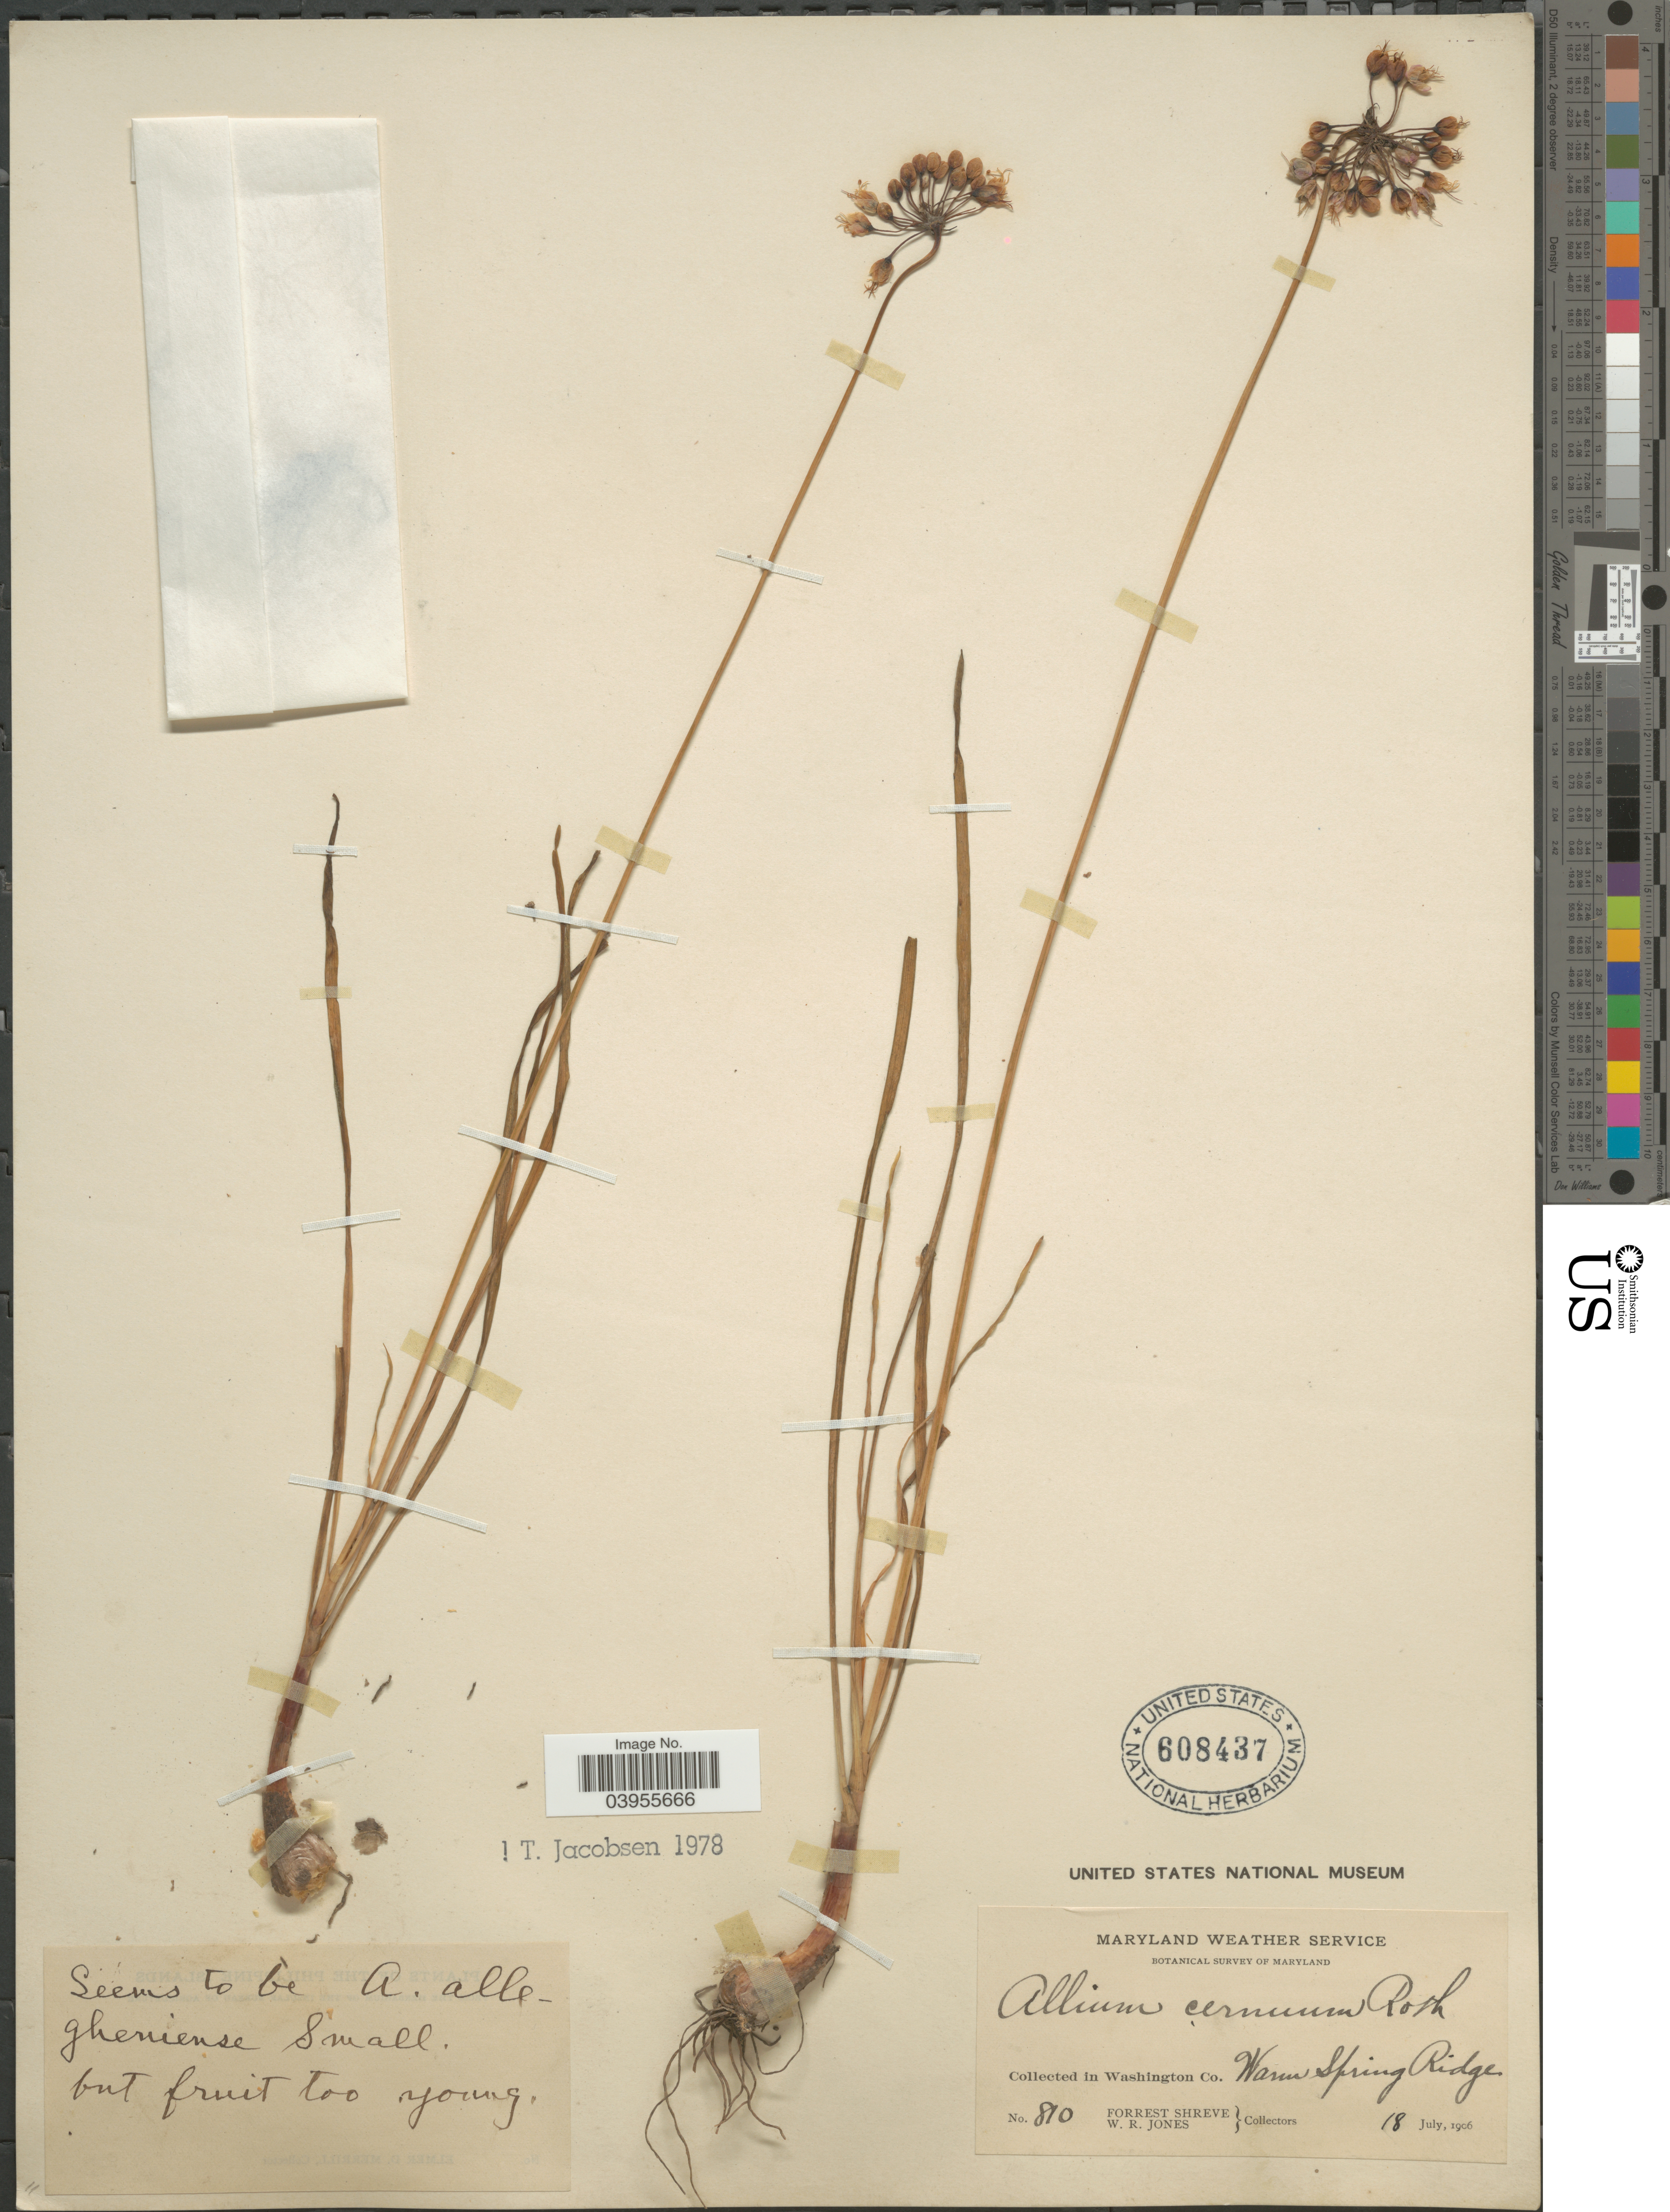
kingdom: Plantae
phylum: Tracheophyta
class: Liliopsida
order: Asparagales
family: Amaryllidaceae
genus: Allium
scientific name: Allium cernuum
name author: Roth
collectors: F. Shreve & W. R. Jones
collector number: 810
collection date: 1906-07-18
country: United States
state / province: Maryland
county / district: Washngton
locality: In Washington Co. Warm Spring Ridge.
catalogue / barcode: US 608437